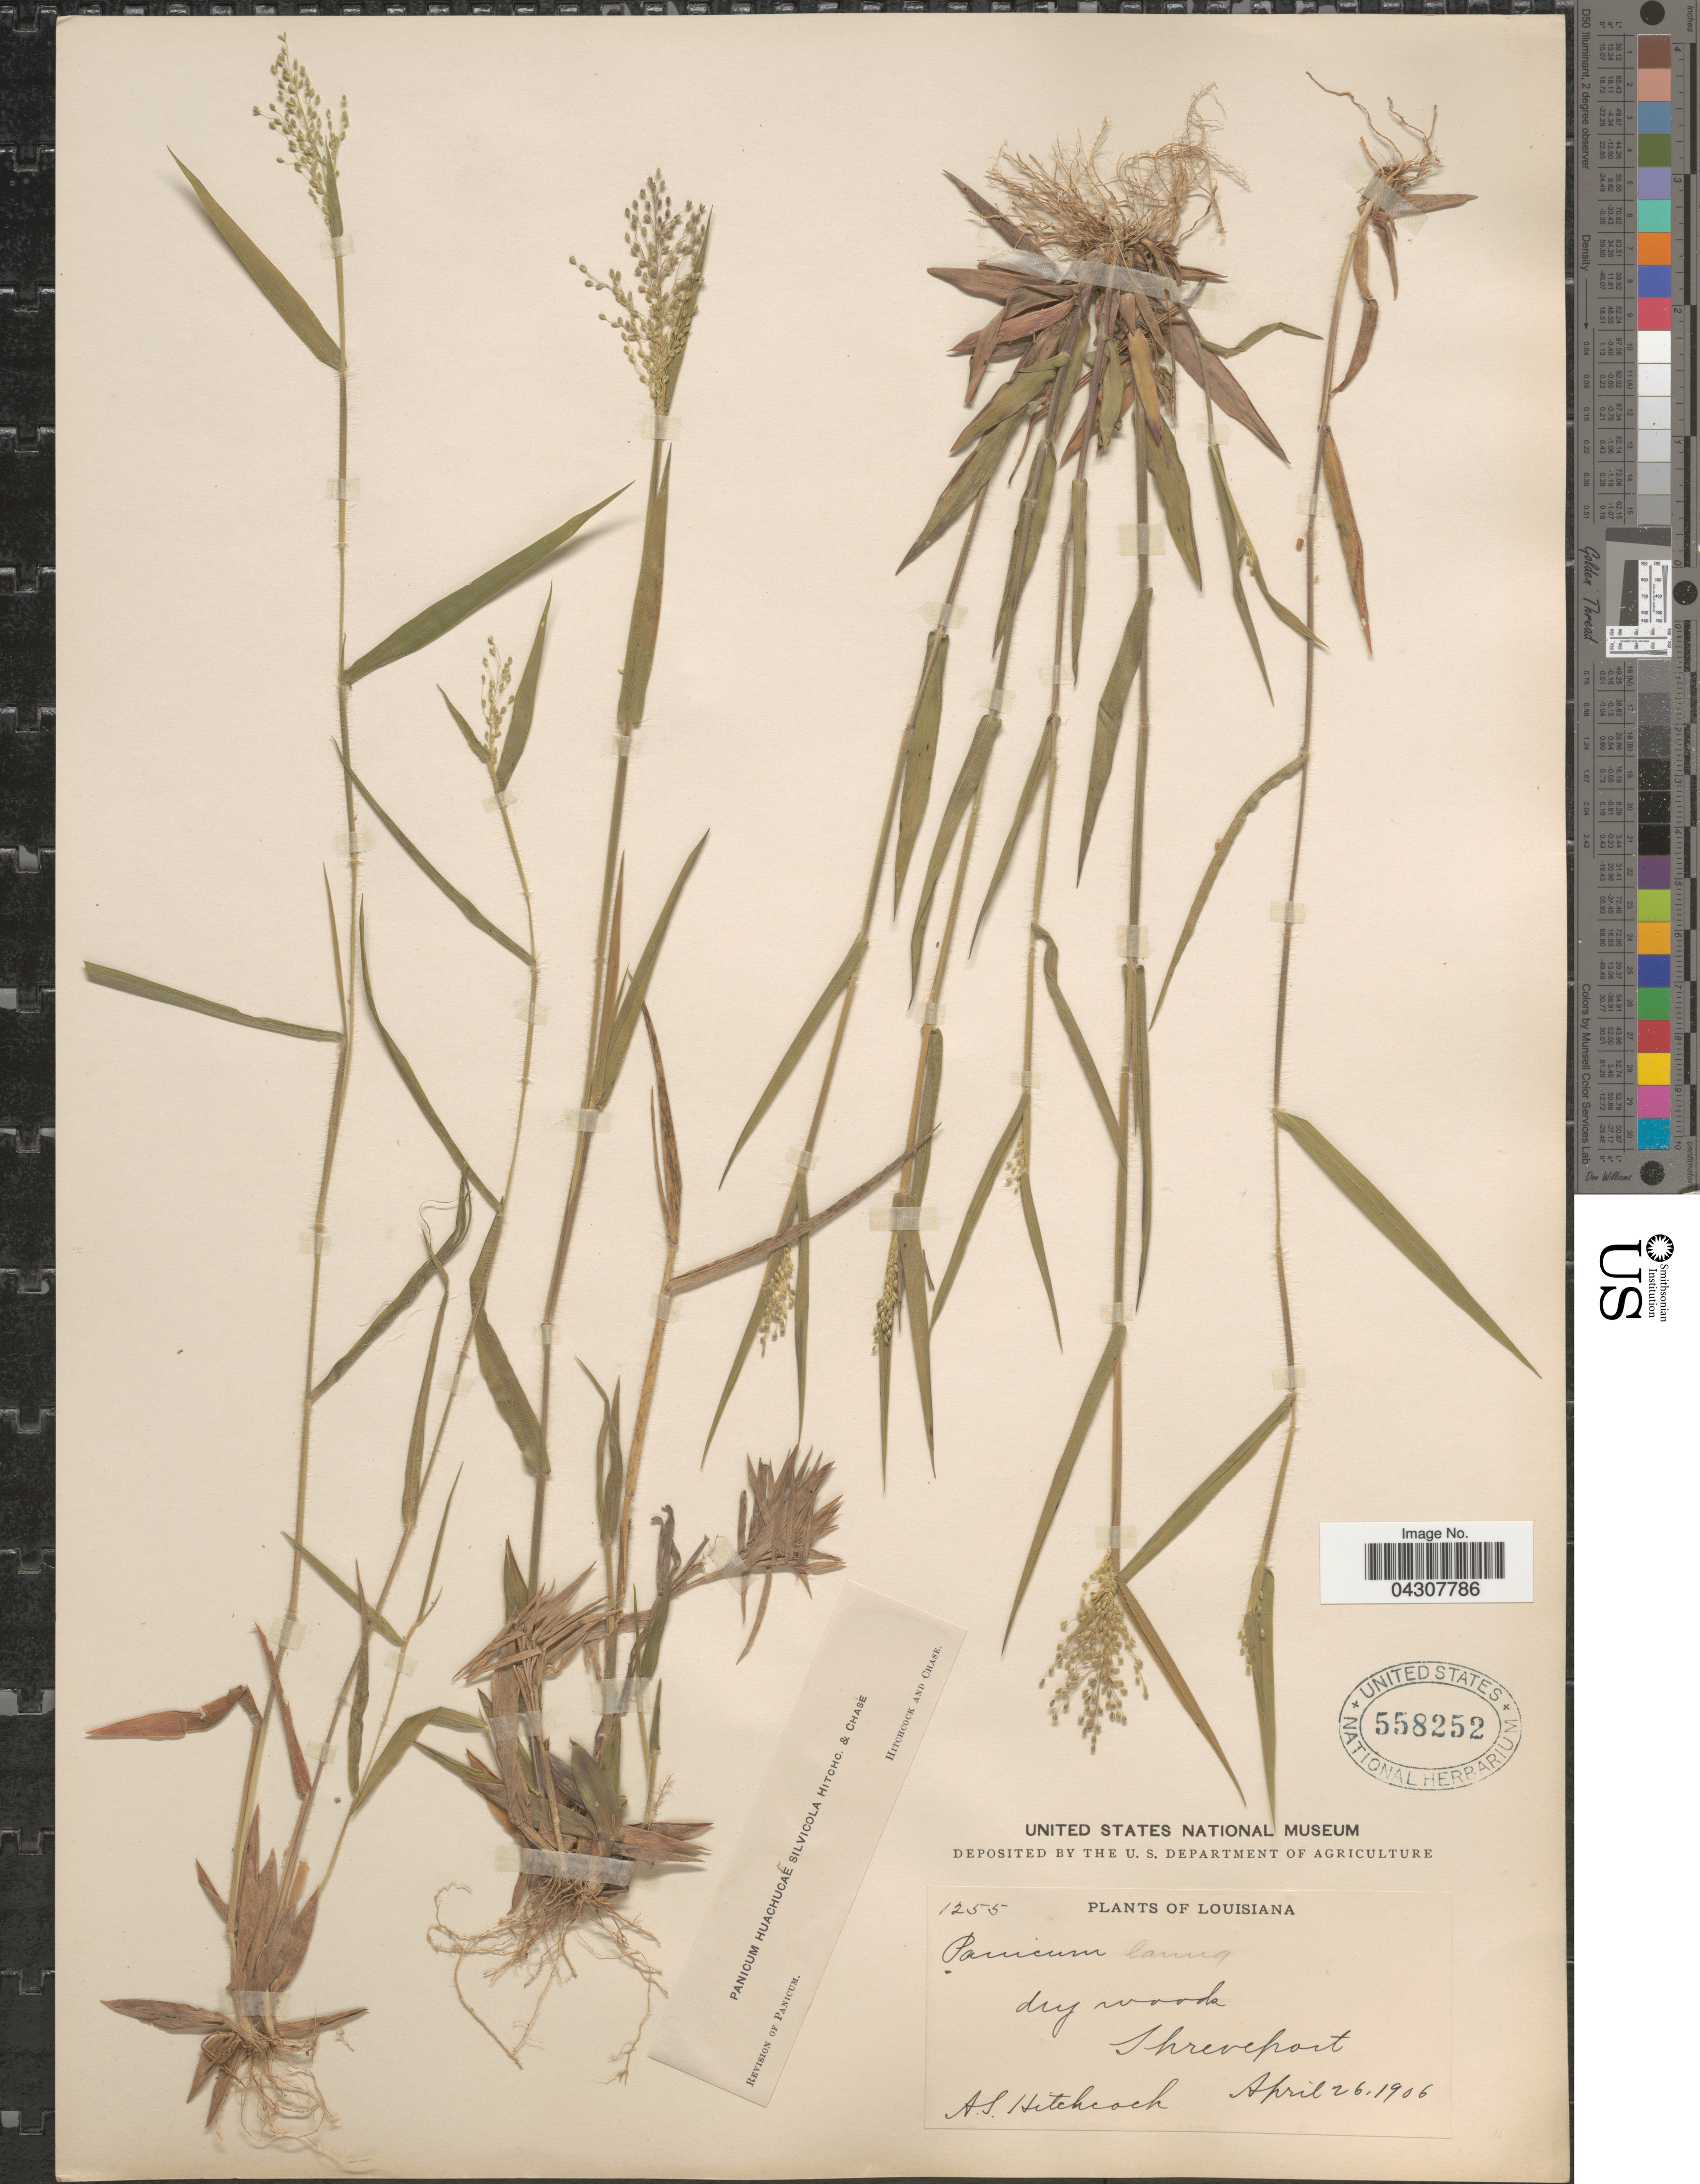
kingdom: Plantae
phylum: Tracheophyta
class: Liliopsida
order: Poales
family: Poaceae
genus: Dichanthelium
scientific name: Dichanthelium acuminatum var. acuminatum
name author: (Sw.) Gould & C.A. Clark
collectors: A. S. Hitchcock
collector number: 1255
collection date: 1906-04-26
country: United States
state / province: Louisiana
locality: Dry woods, Shreveport.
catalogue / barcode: US 558252